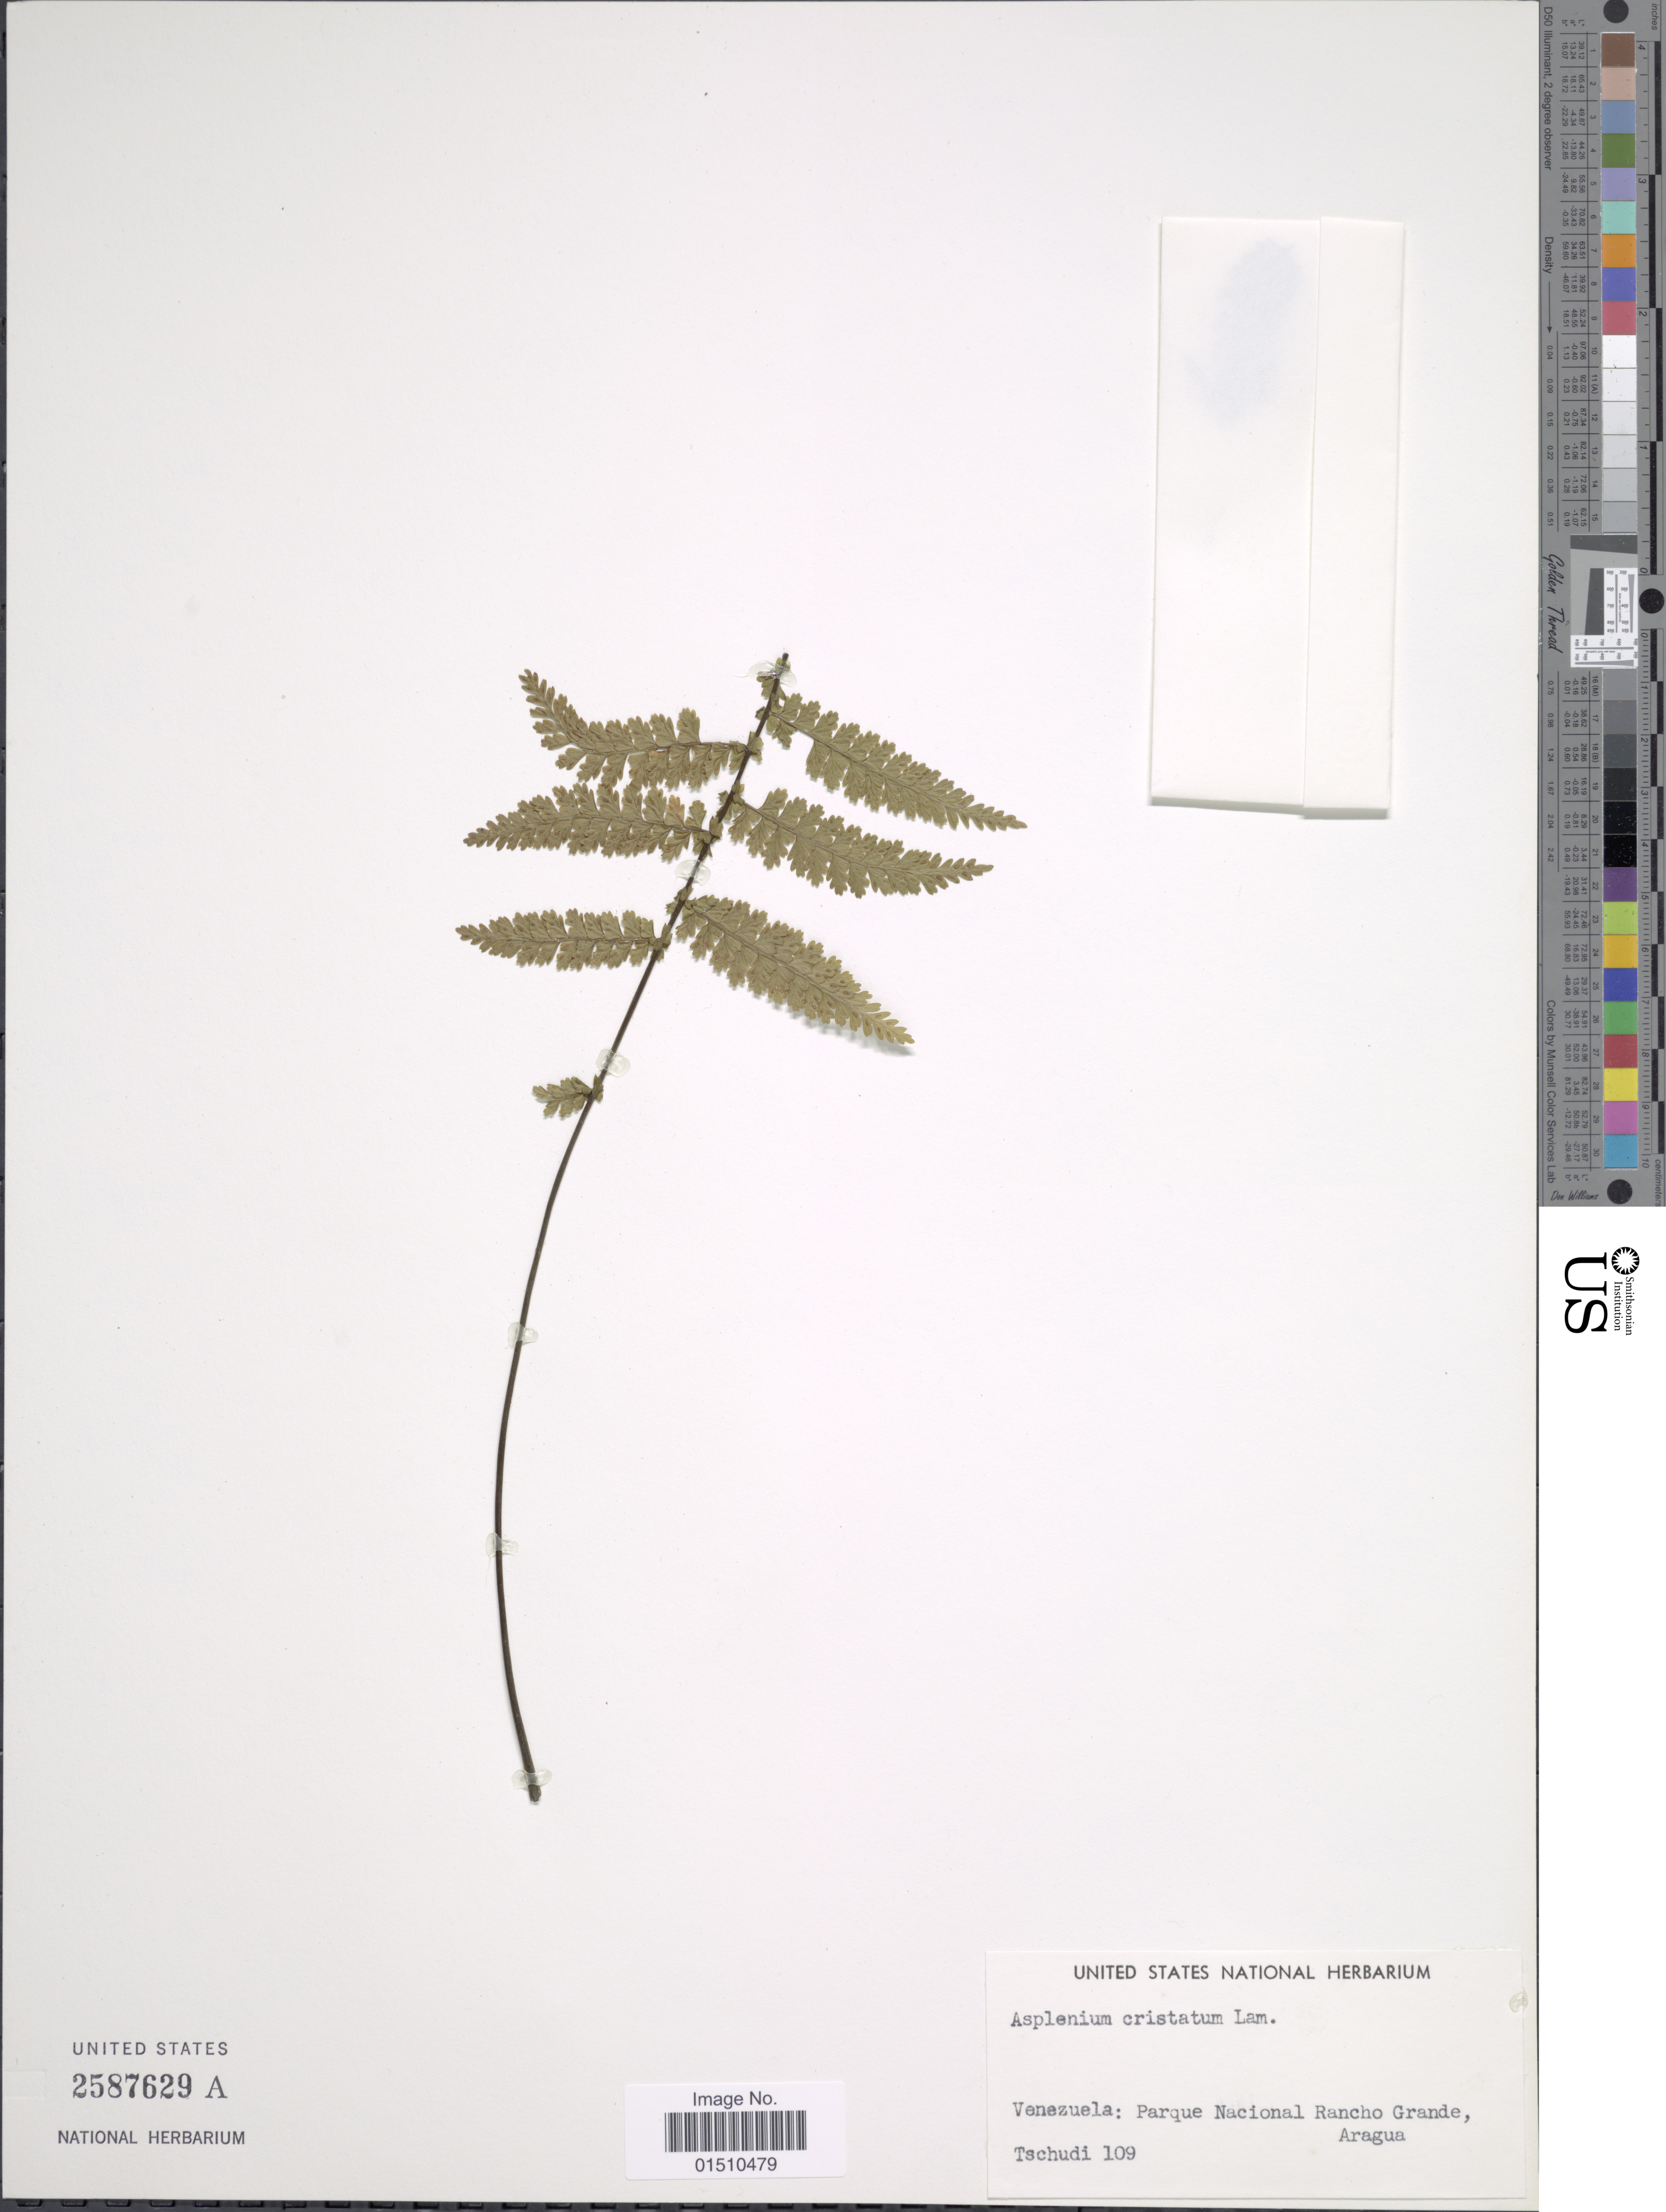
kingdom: Plantae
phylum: Tracheophyta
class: Polypodiopsida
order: Polypodiales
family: Aspleniaceae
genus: Asplenium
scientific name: Asplenium cristatum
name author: Lam.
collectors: Tschudi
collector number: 109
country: Venezuela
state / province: Aragua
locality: Venezuela: Parque Nacional Rancho Grande, Aragua.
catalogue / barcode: US 2587629A